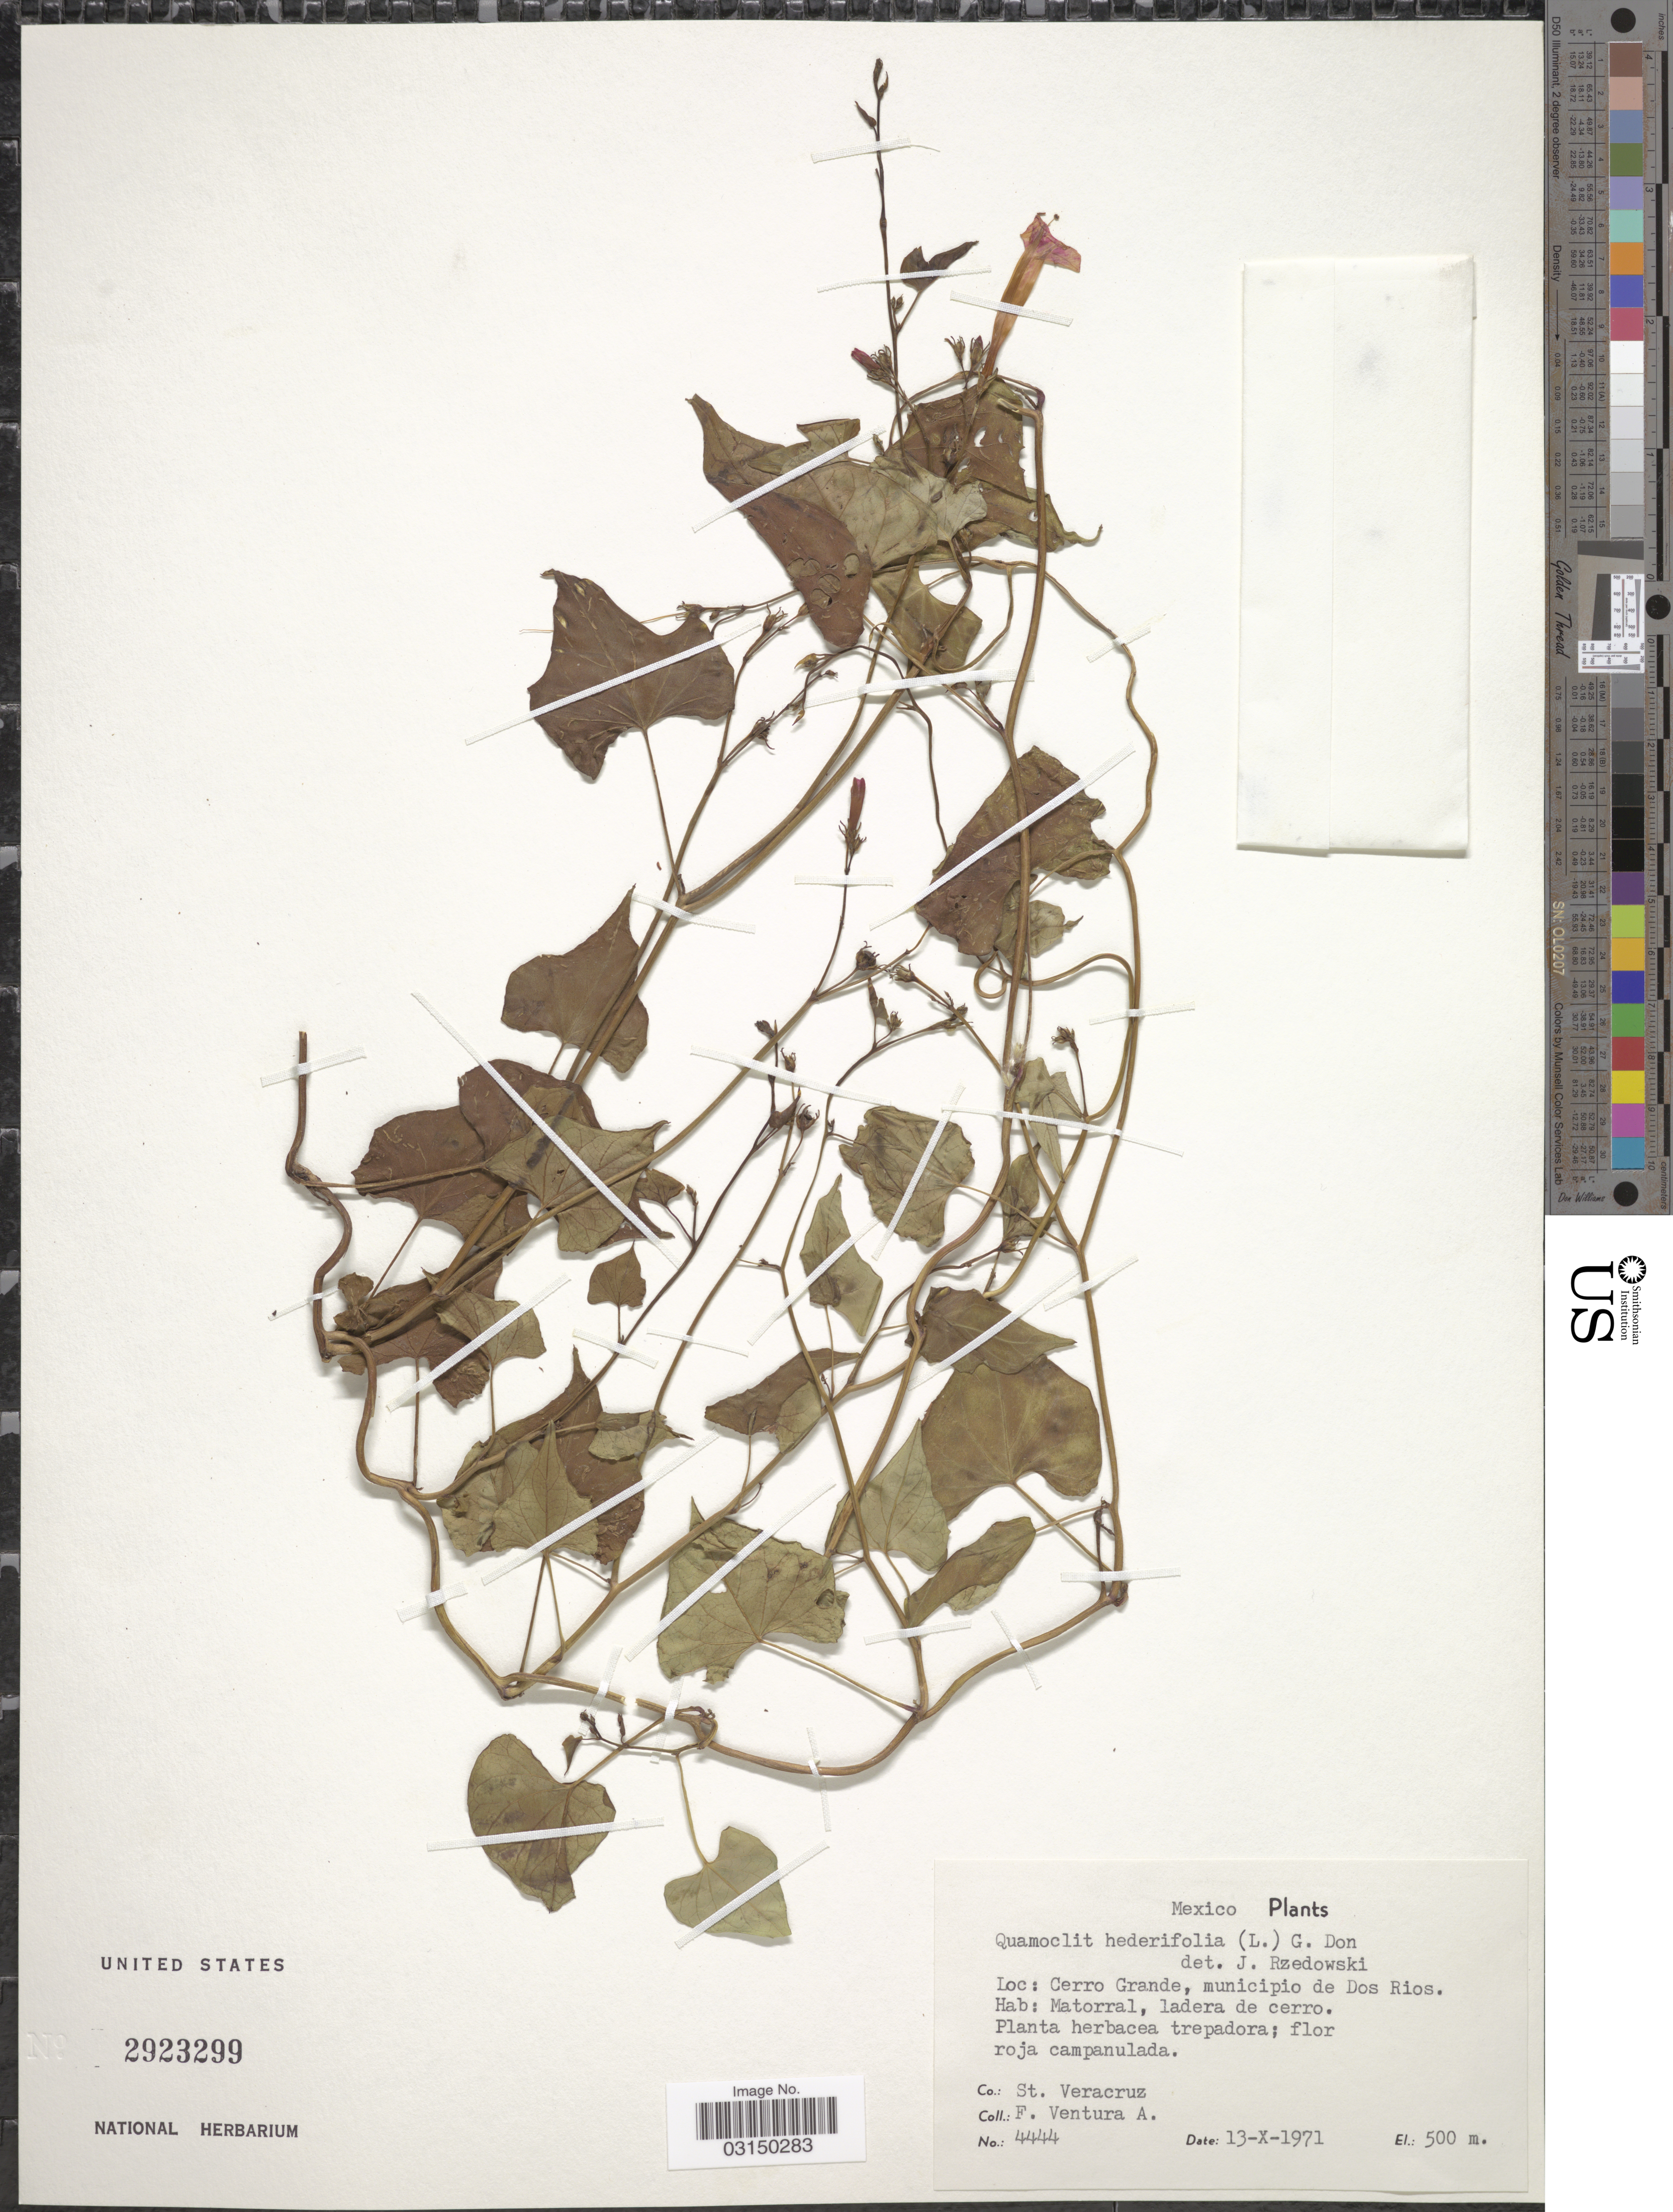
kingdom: Plantae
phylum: Tracheophyta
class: Magnoliopsida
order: Solanales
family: Convolvulaceae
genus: Ipomoea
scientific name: Ipomoea hederifolia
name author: L.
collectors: F. Ventura A.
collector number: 4444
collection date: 1971-10-13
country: Mexico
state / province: Veracruz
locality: Cerro Grande, municipio de Dos Rios. Co.: St. Veracruz.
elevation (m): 500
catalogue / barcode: US 2923299